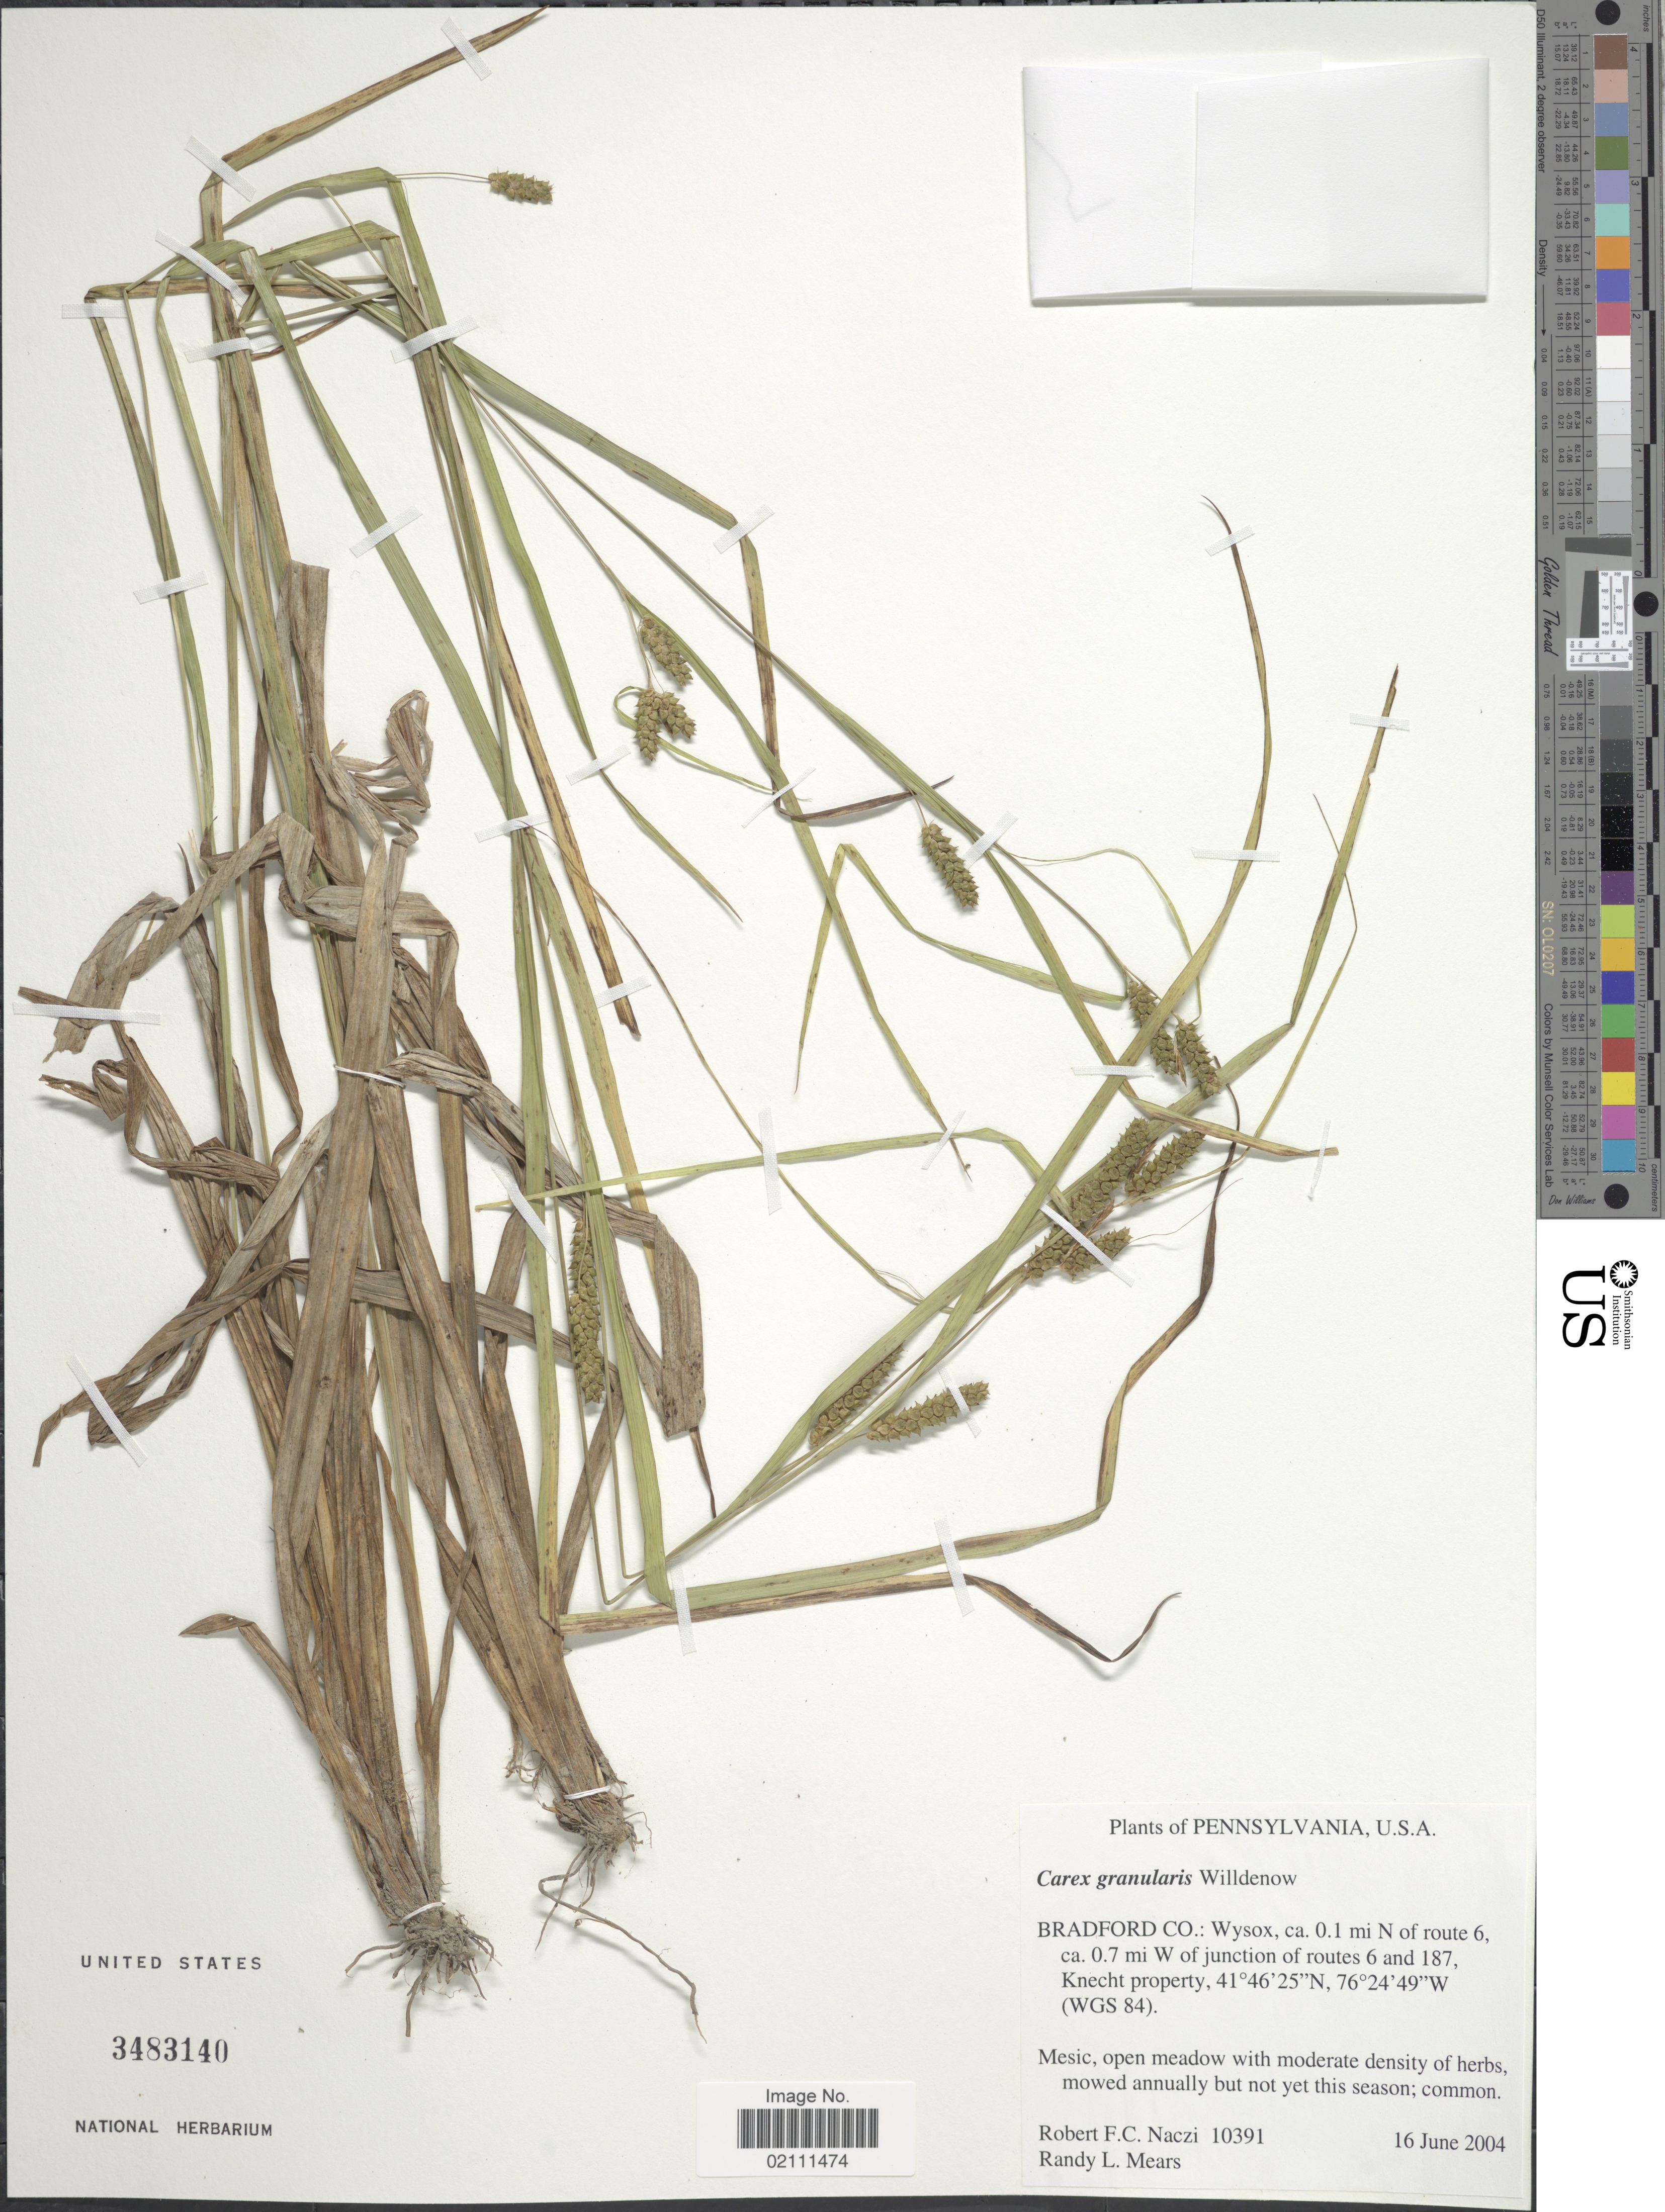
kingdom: Plantae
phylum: Tracheophyta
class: Liliopsida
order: Poales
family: Cyperaceae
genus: Carex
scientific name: Carex granularis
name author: Muhl. ex Willd.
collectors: R. F. C. Naczi & R. Mears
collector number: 10391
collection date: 2004-06-16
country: United States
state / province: Pennsylvania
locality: Bradford Co.: Wysox, ca. 0.1 mi N of route 6, ca. 0.7 mi W of junction of routes 6 and 187, Knecht property, (WGS 84).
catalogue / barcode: US 3483140